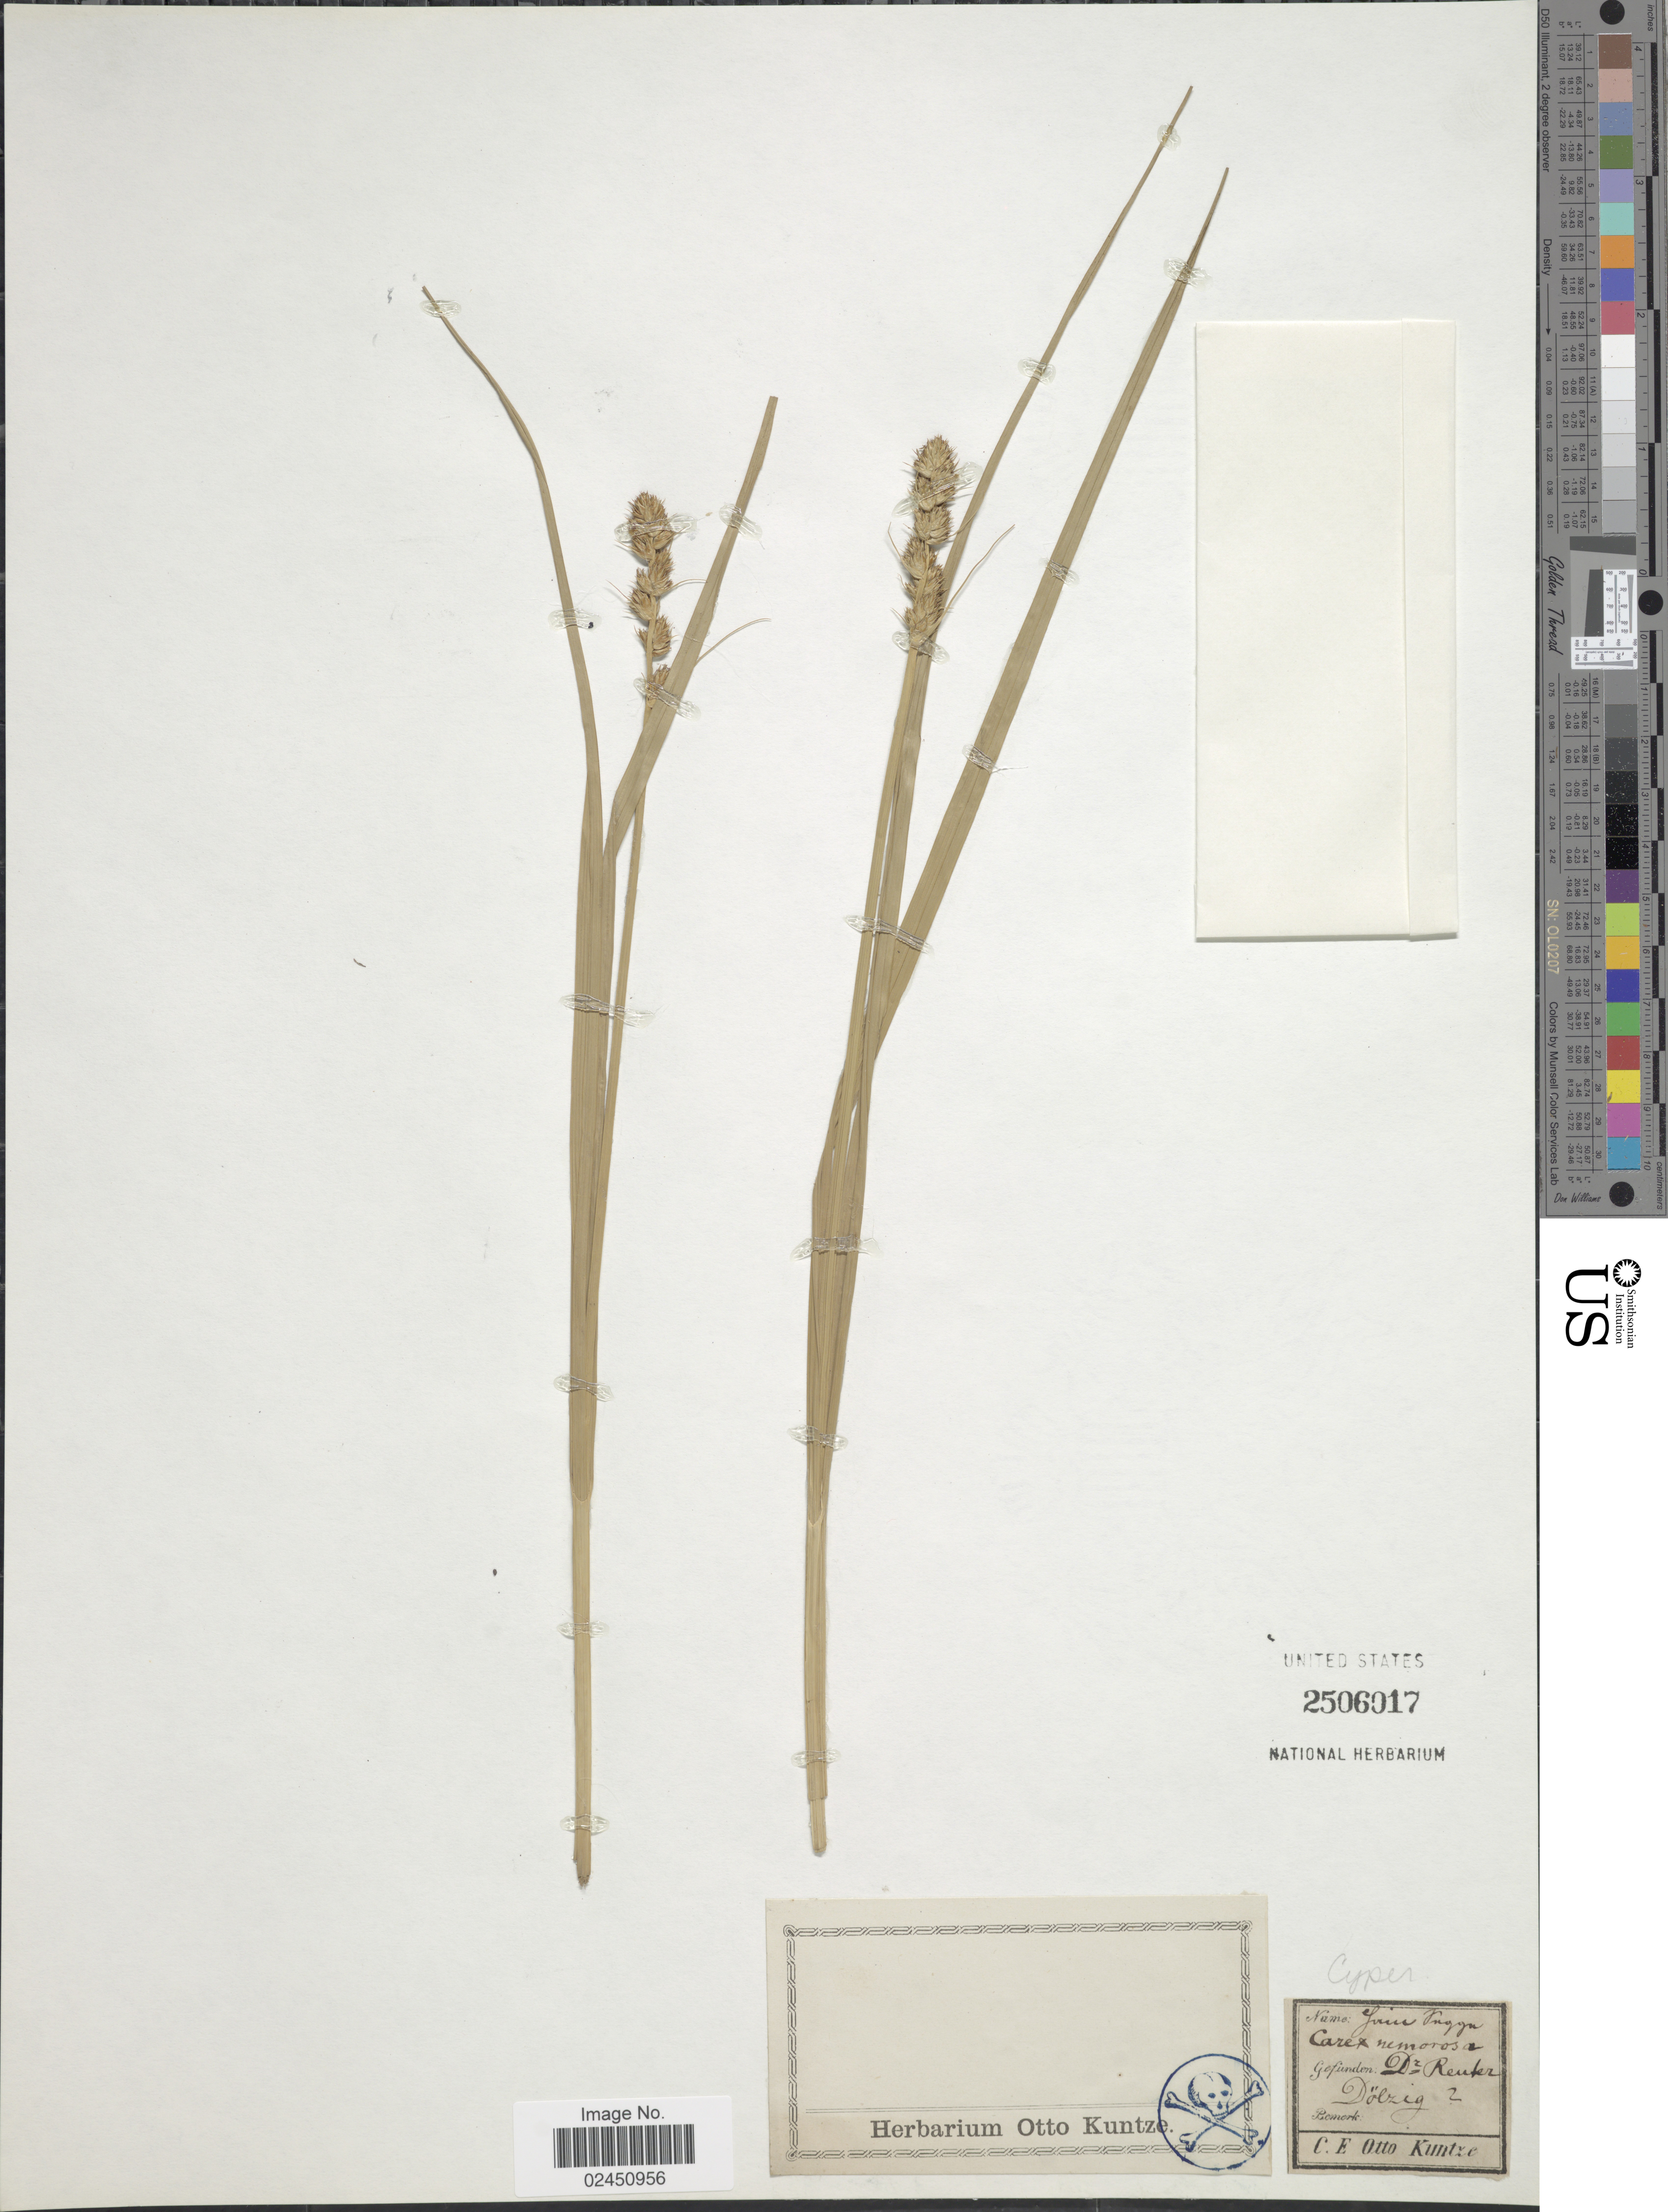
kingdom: Plantae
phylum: Tracheophyta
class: Liliopsida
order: Poales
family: Cyperaceae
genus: Carex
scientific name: Carex otrubae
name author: Podp.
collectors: C.E.O. Kuntze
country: Poland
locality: Dolzig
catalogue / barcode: US 2506017